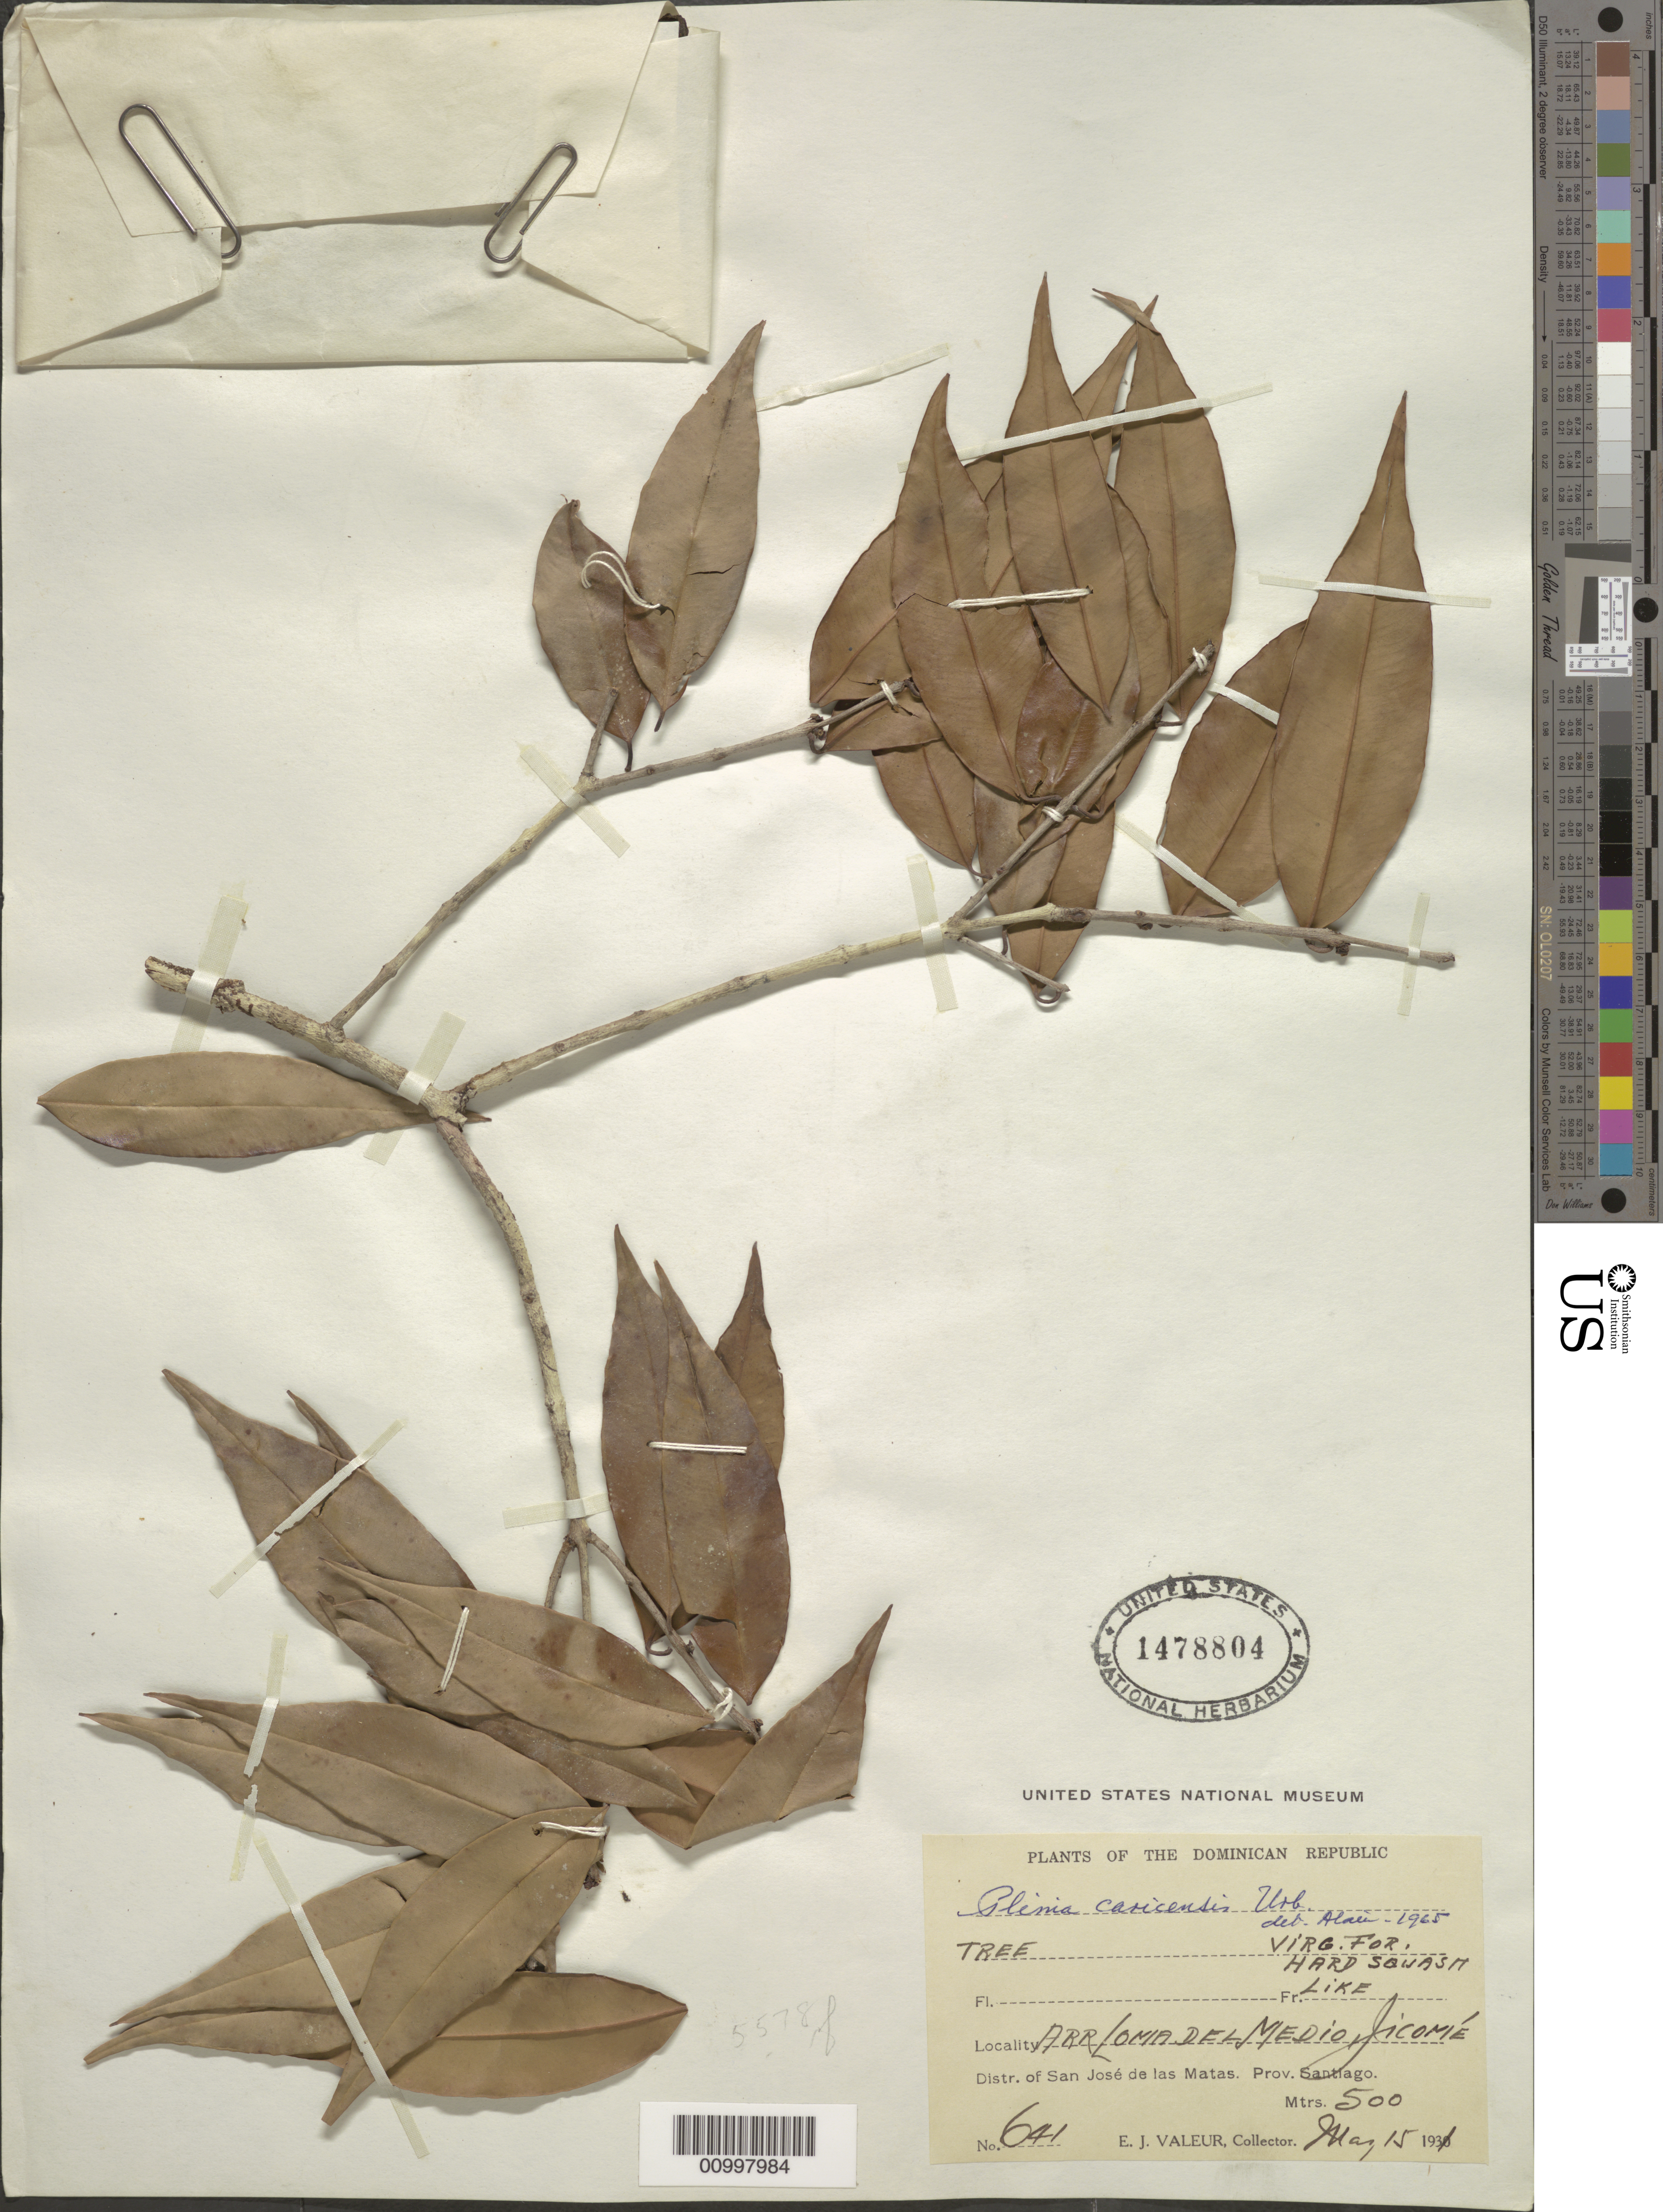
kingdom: Plantae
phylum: Tracheophyta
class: Magnoliopsida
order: Myrtales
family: Myrtaceae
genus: Plinia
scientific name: Plinia caricensis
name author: Urb.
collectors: E. Valeur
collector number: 641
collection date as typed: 15 May 1931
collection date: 1931-05-15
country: Dominican Republic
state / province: Santiago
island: Hispaniola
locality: Loma de Medio, Jicomé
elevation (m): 500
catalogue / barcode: US 1478804